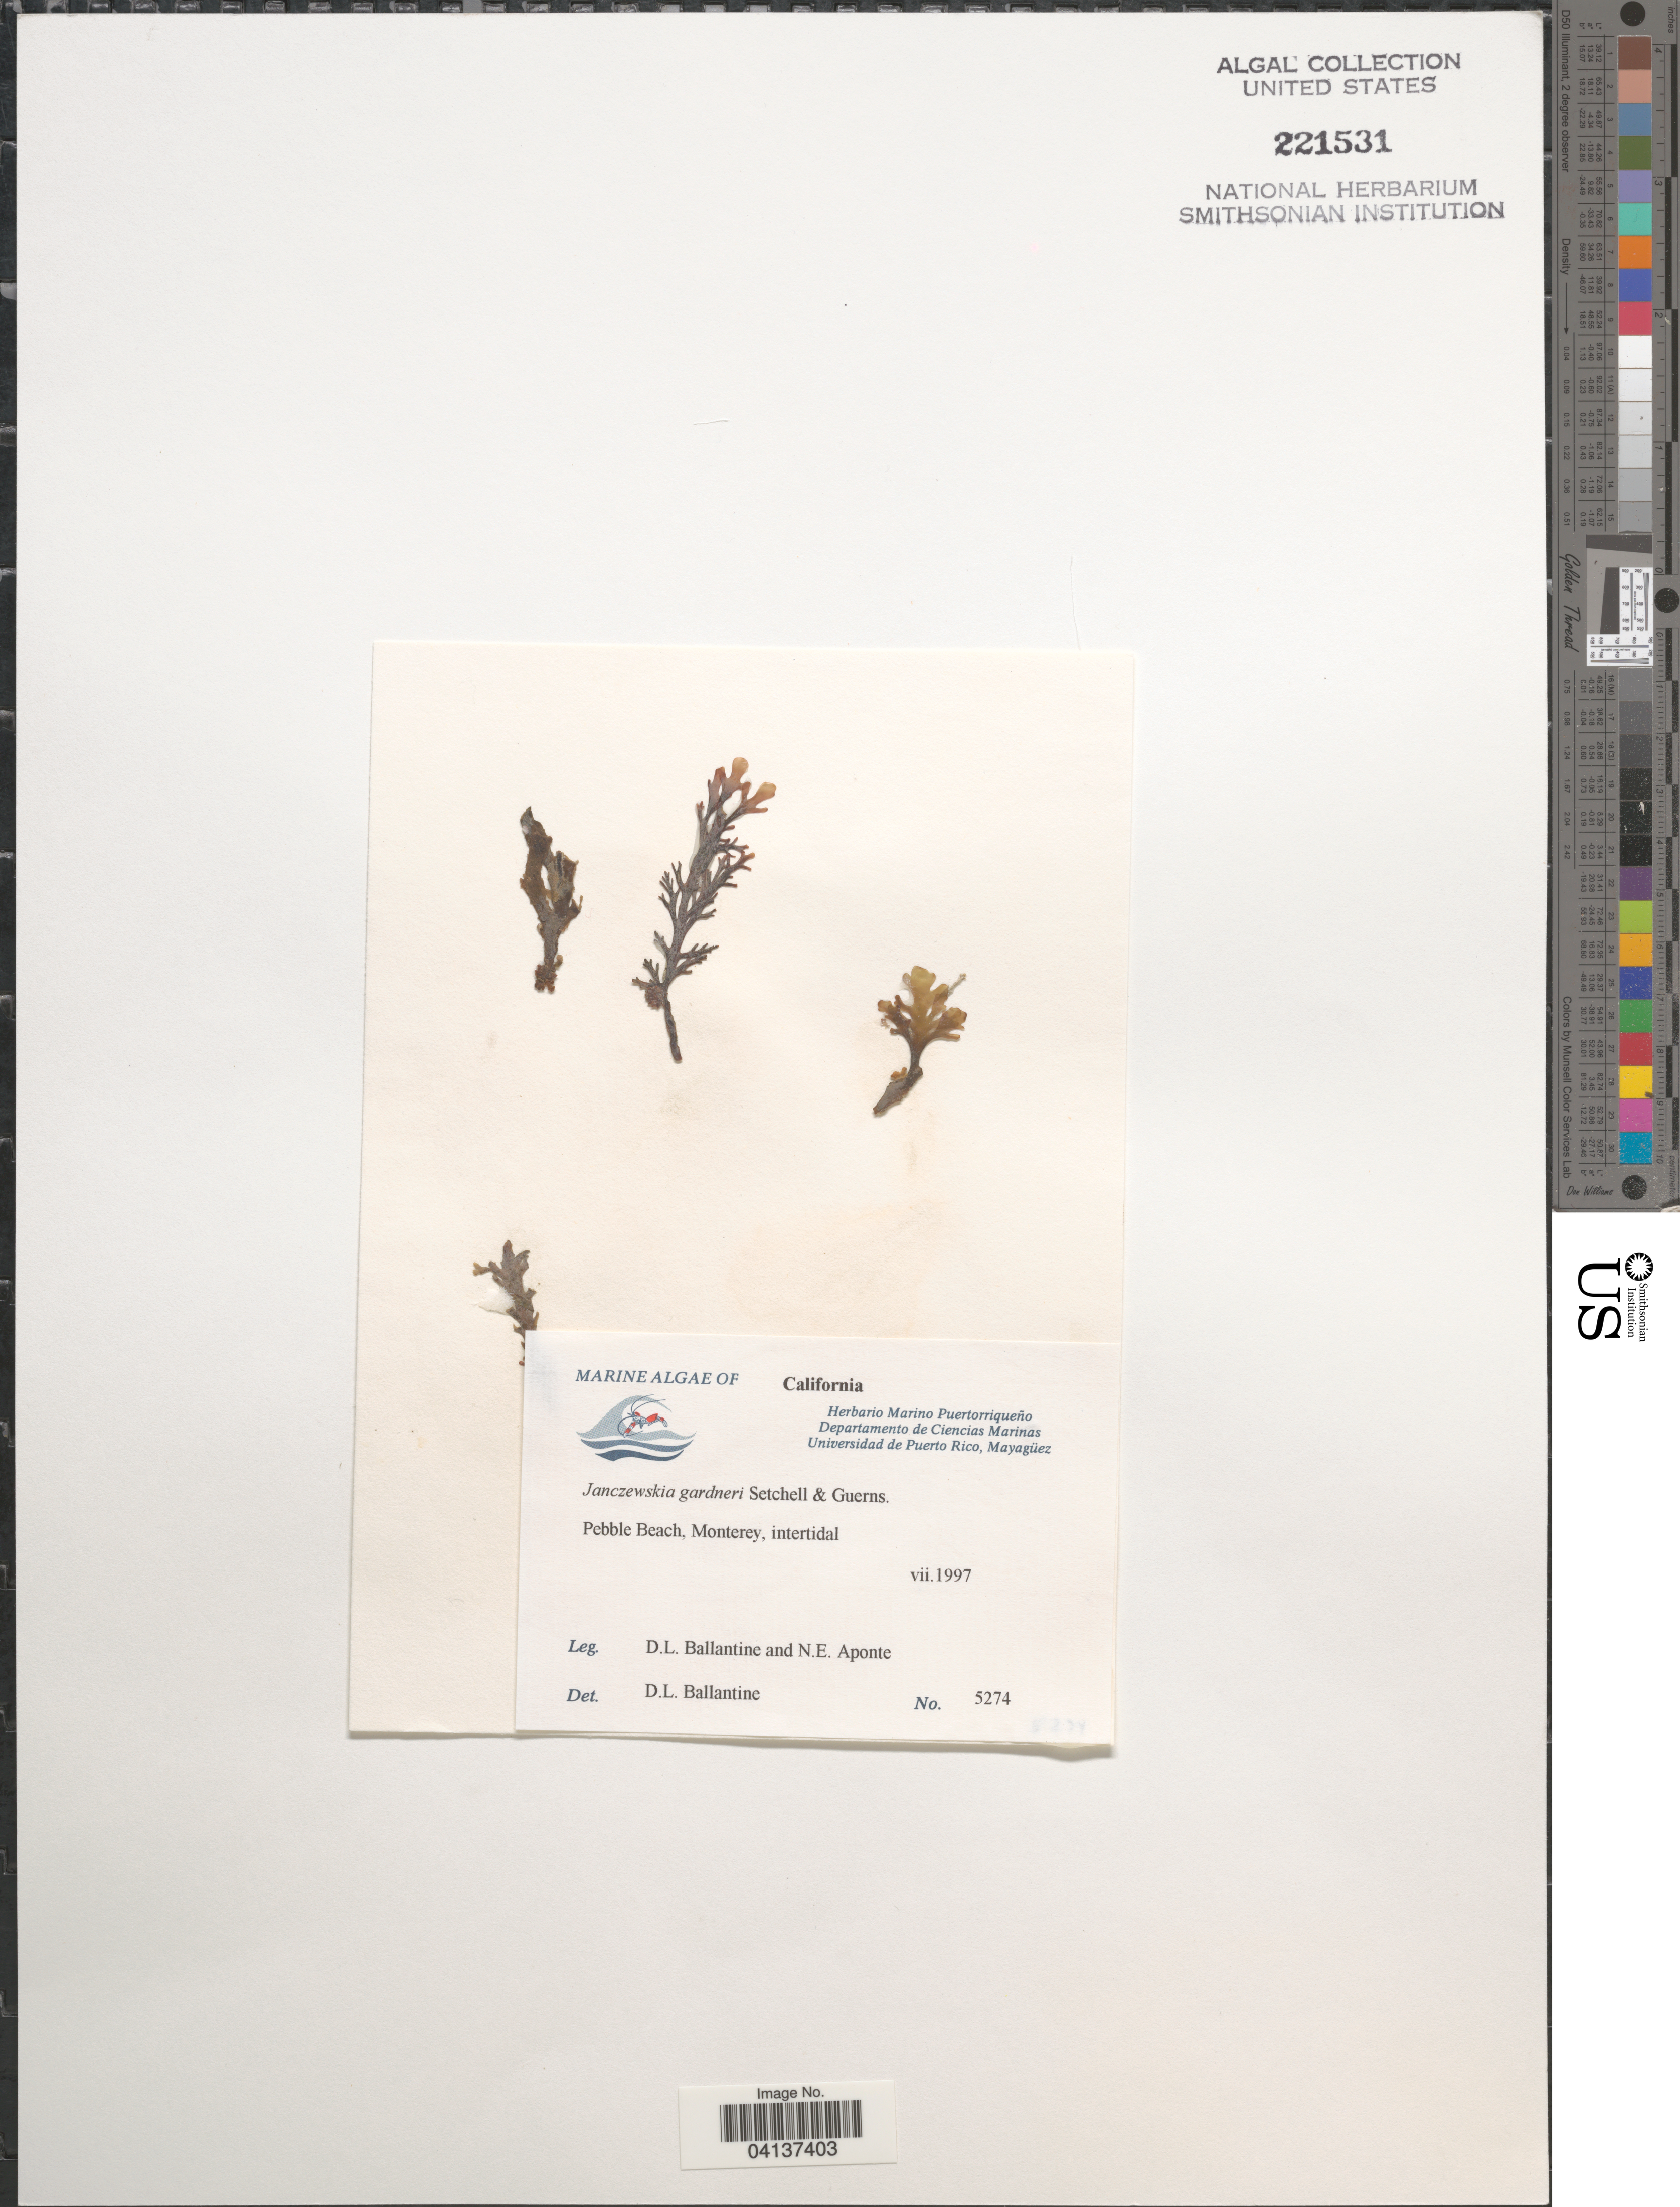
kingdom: Plantae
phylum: Rhodophyta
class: Florideophyceae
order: Ceramiales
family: Rhodomelaceae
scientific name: Heterojanczewskia gardneri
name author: (Setchell & Guernsey) K.W. Nam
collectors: D.L. Ballantine & N. E. Aponte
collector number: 5274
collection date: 1997-07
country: United States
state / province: California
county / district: Monterey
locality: Pebble Beach, Monterey, intertidal.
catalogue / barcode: US 221531